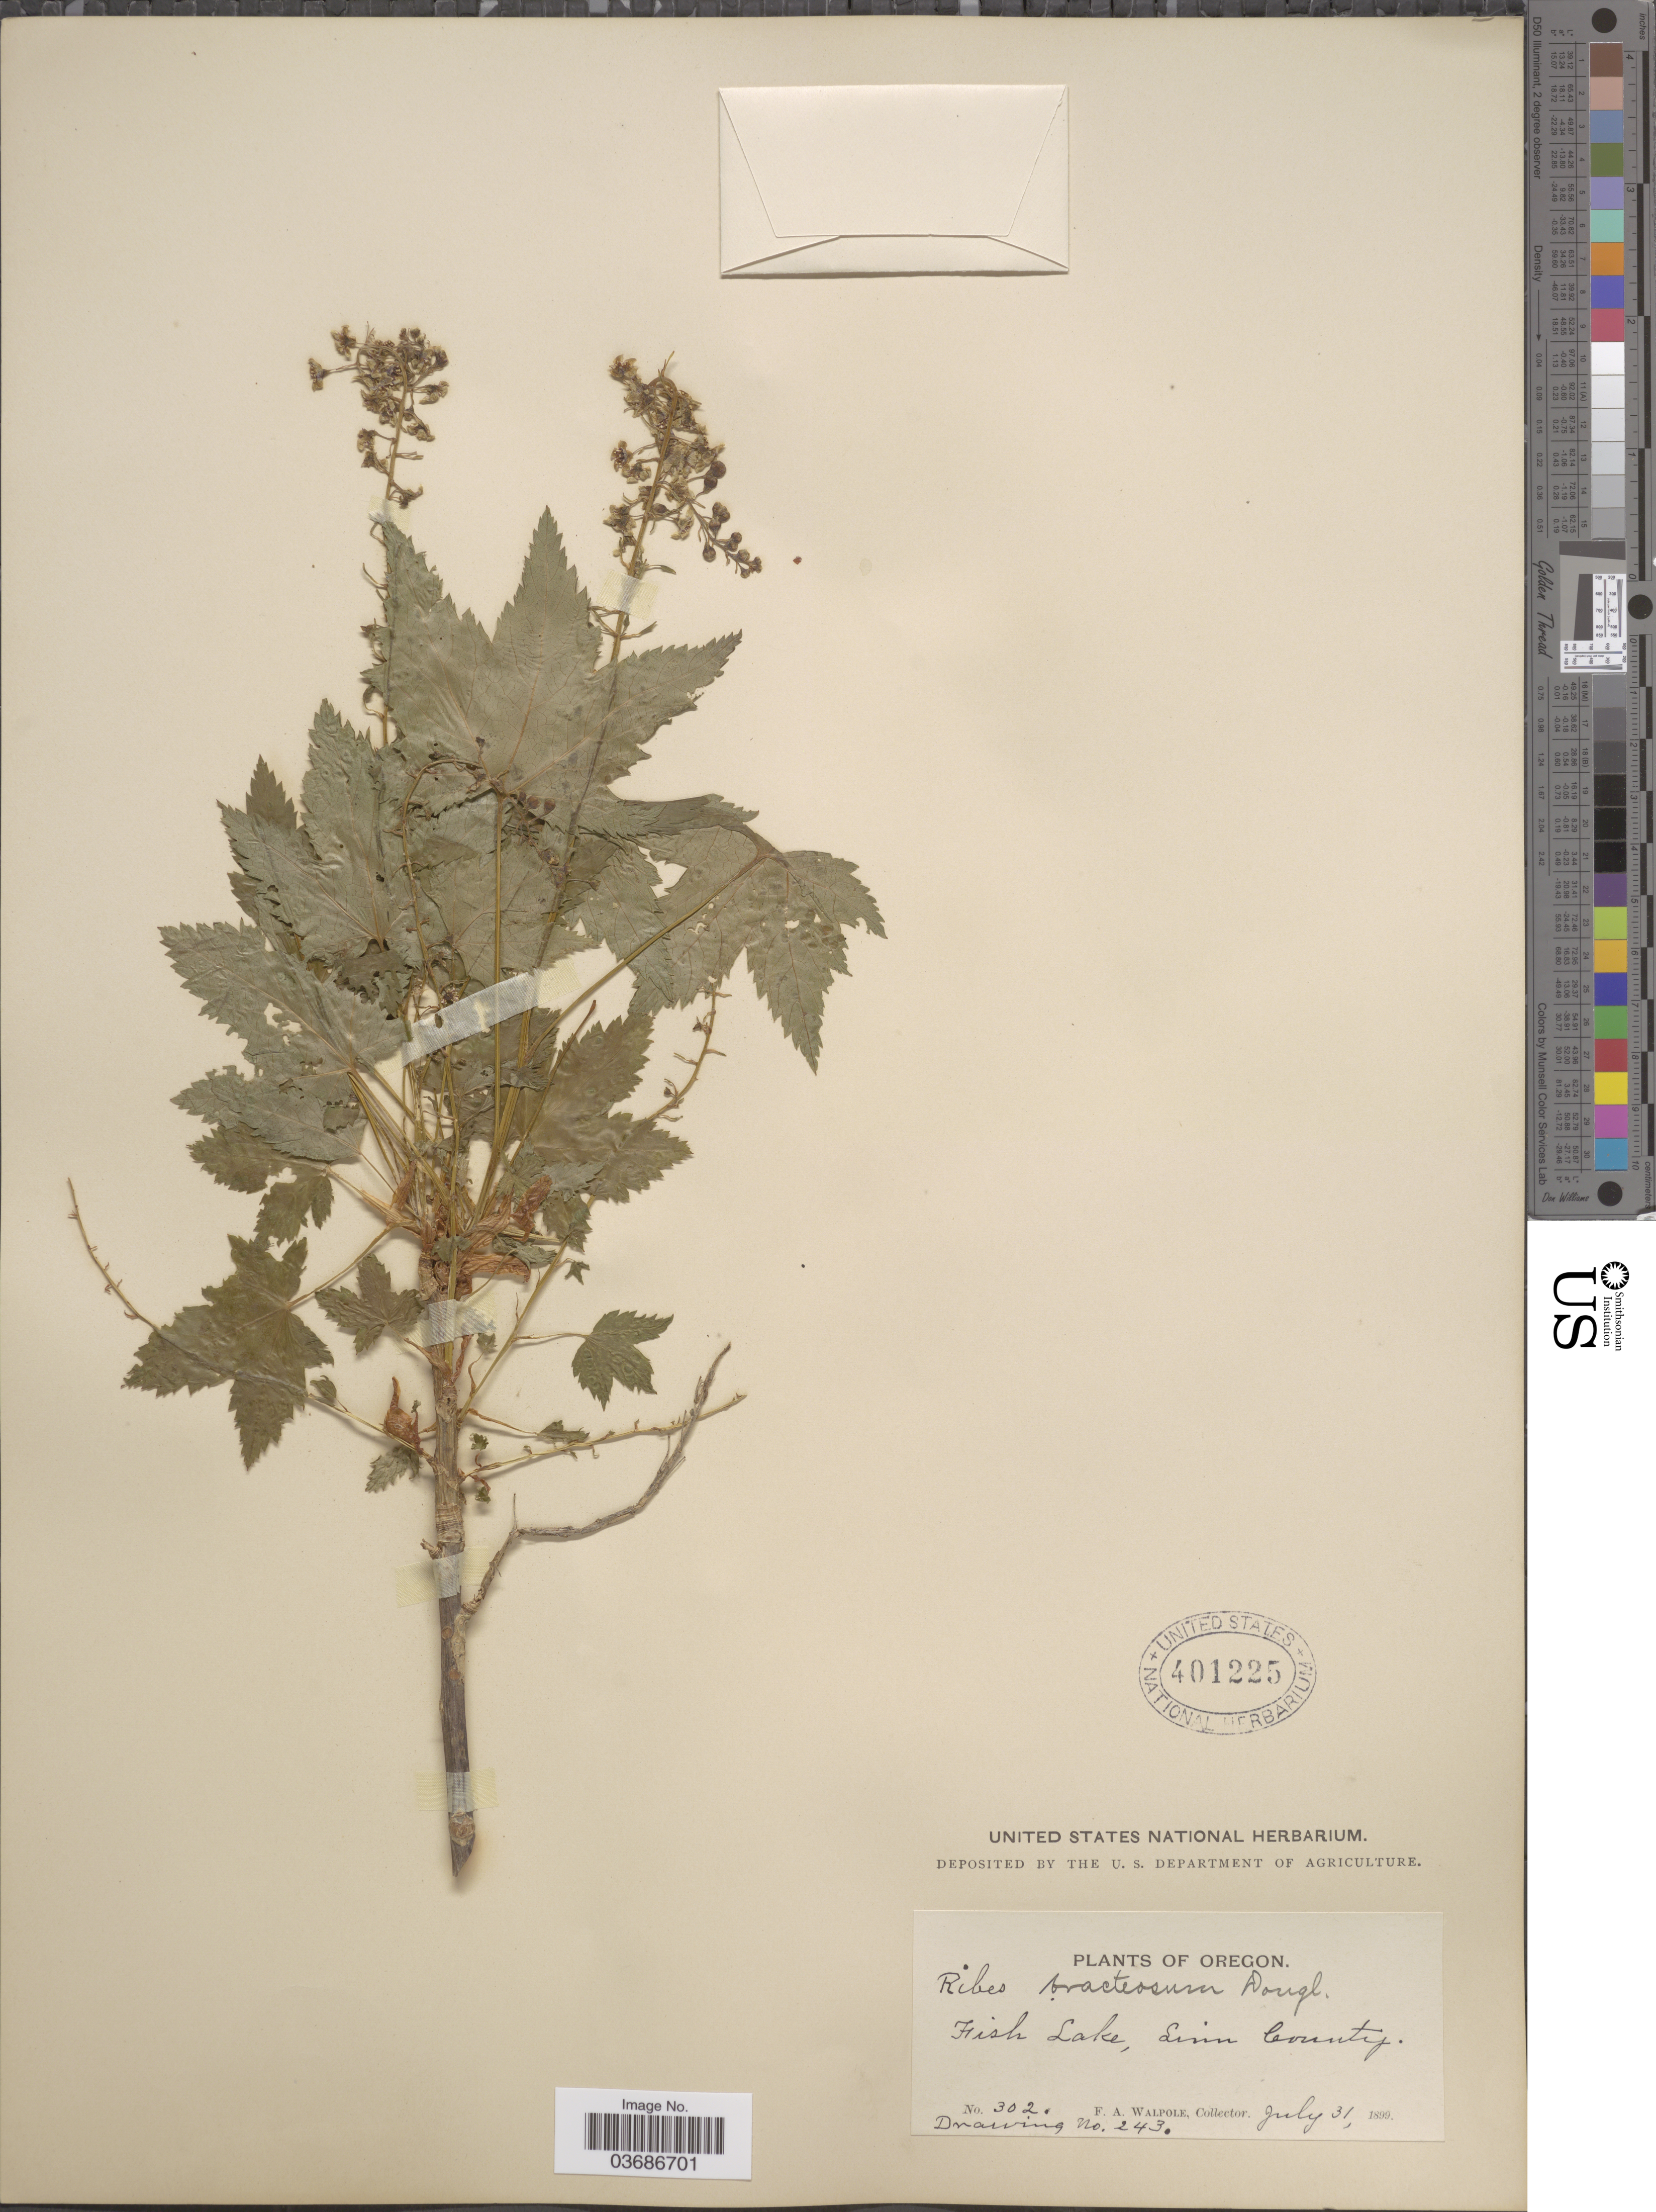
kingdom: Plantae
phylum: Tracheophyta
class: Magnoliopsida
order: Saxifragales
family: Grossulariaceae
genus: Ribes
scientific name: Ribes bracteosum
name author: Douglas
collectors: F. Walpole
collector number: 302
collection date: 1899-07-31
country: United States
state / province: Oregon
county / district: Linn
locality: Fish Lake, Linn County.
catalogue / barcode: US 401225